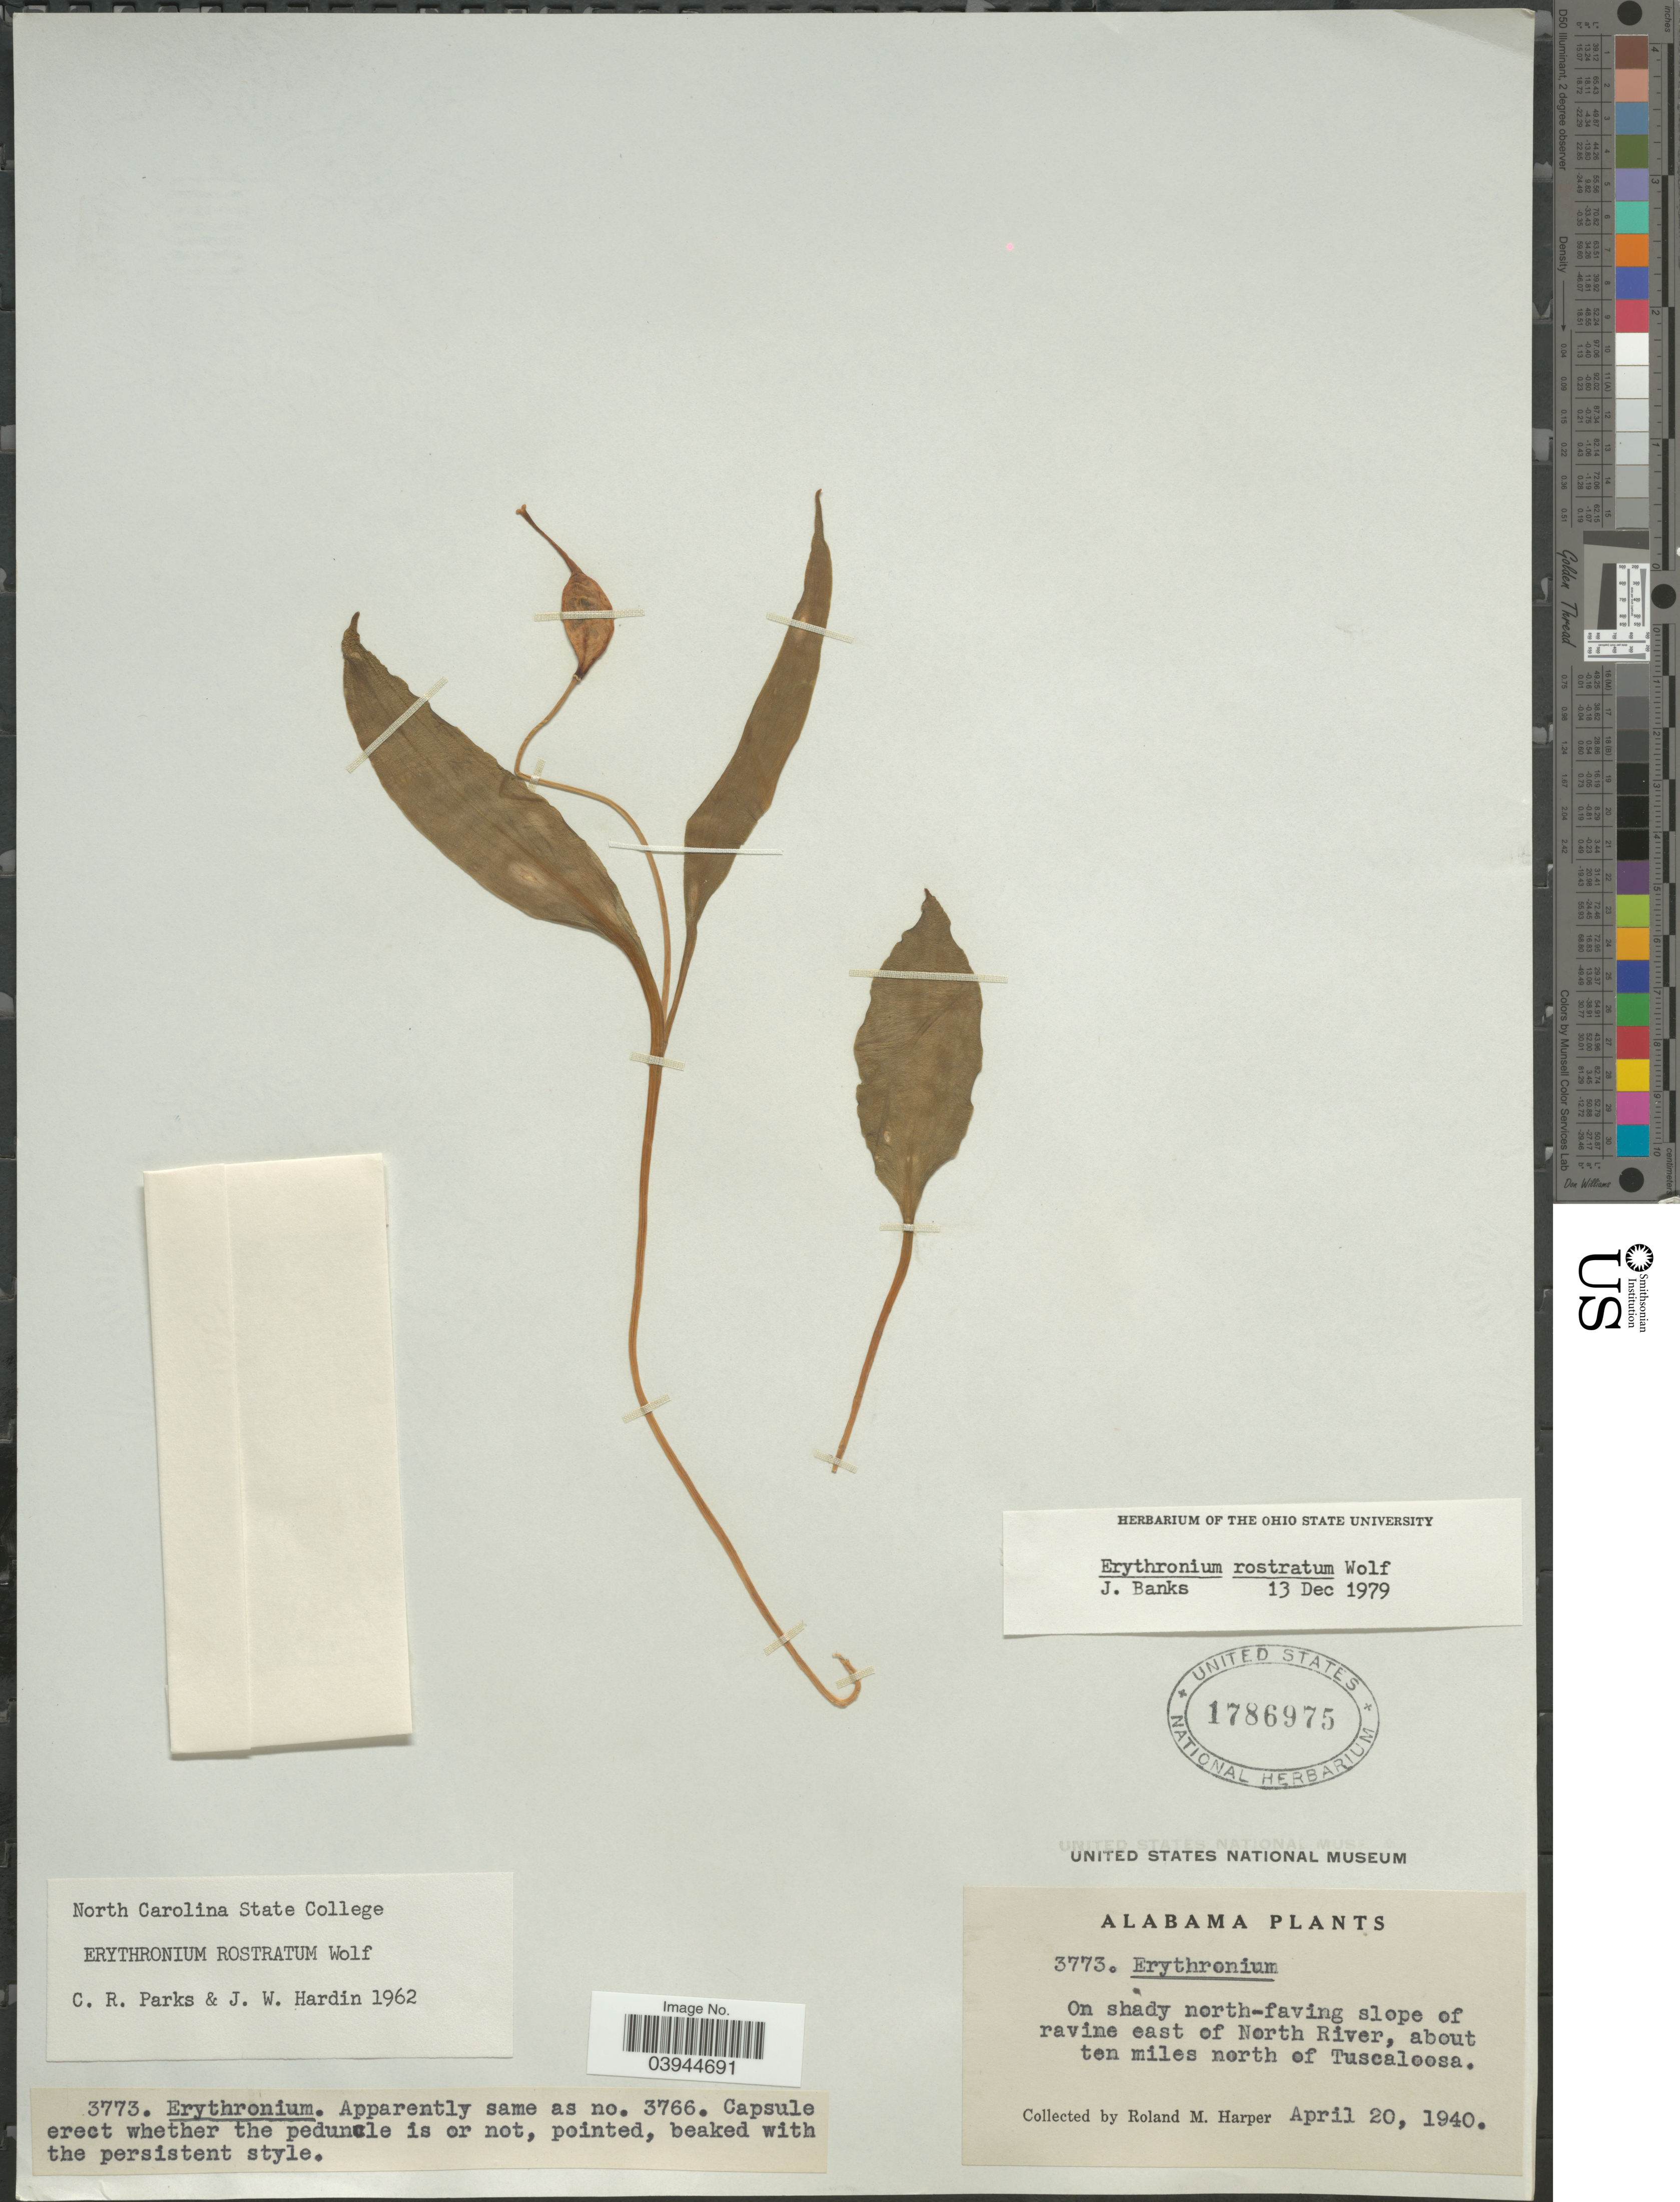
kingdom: Plantae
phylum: Tracheophyta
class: Liliopsida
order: Liliales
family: Liliaceae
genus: Erythronium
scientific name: Erythronium rostratum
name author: W. Wolf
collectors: R. M. Harper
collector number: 3773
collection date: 1940-04-20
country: United States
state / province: Alabama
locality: On shady north-faving slope of ravine east of North River, about ten miles north of Tuscaloosa.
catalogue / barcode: US 1786975